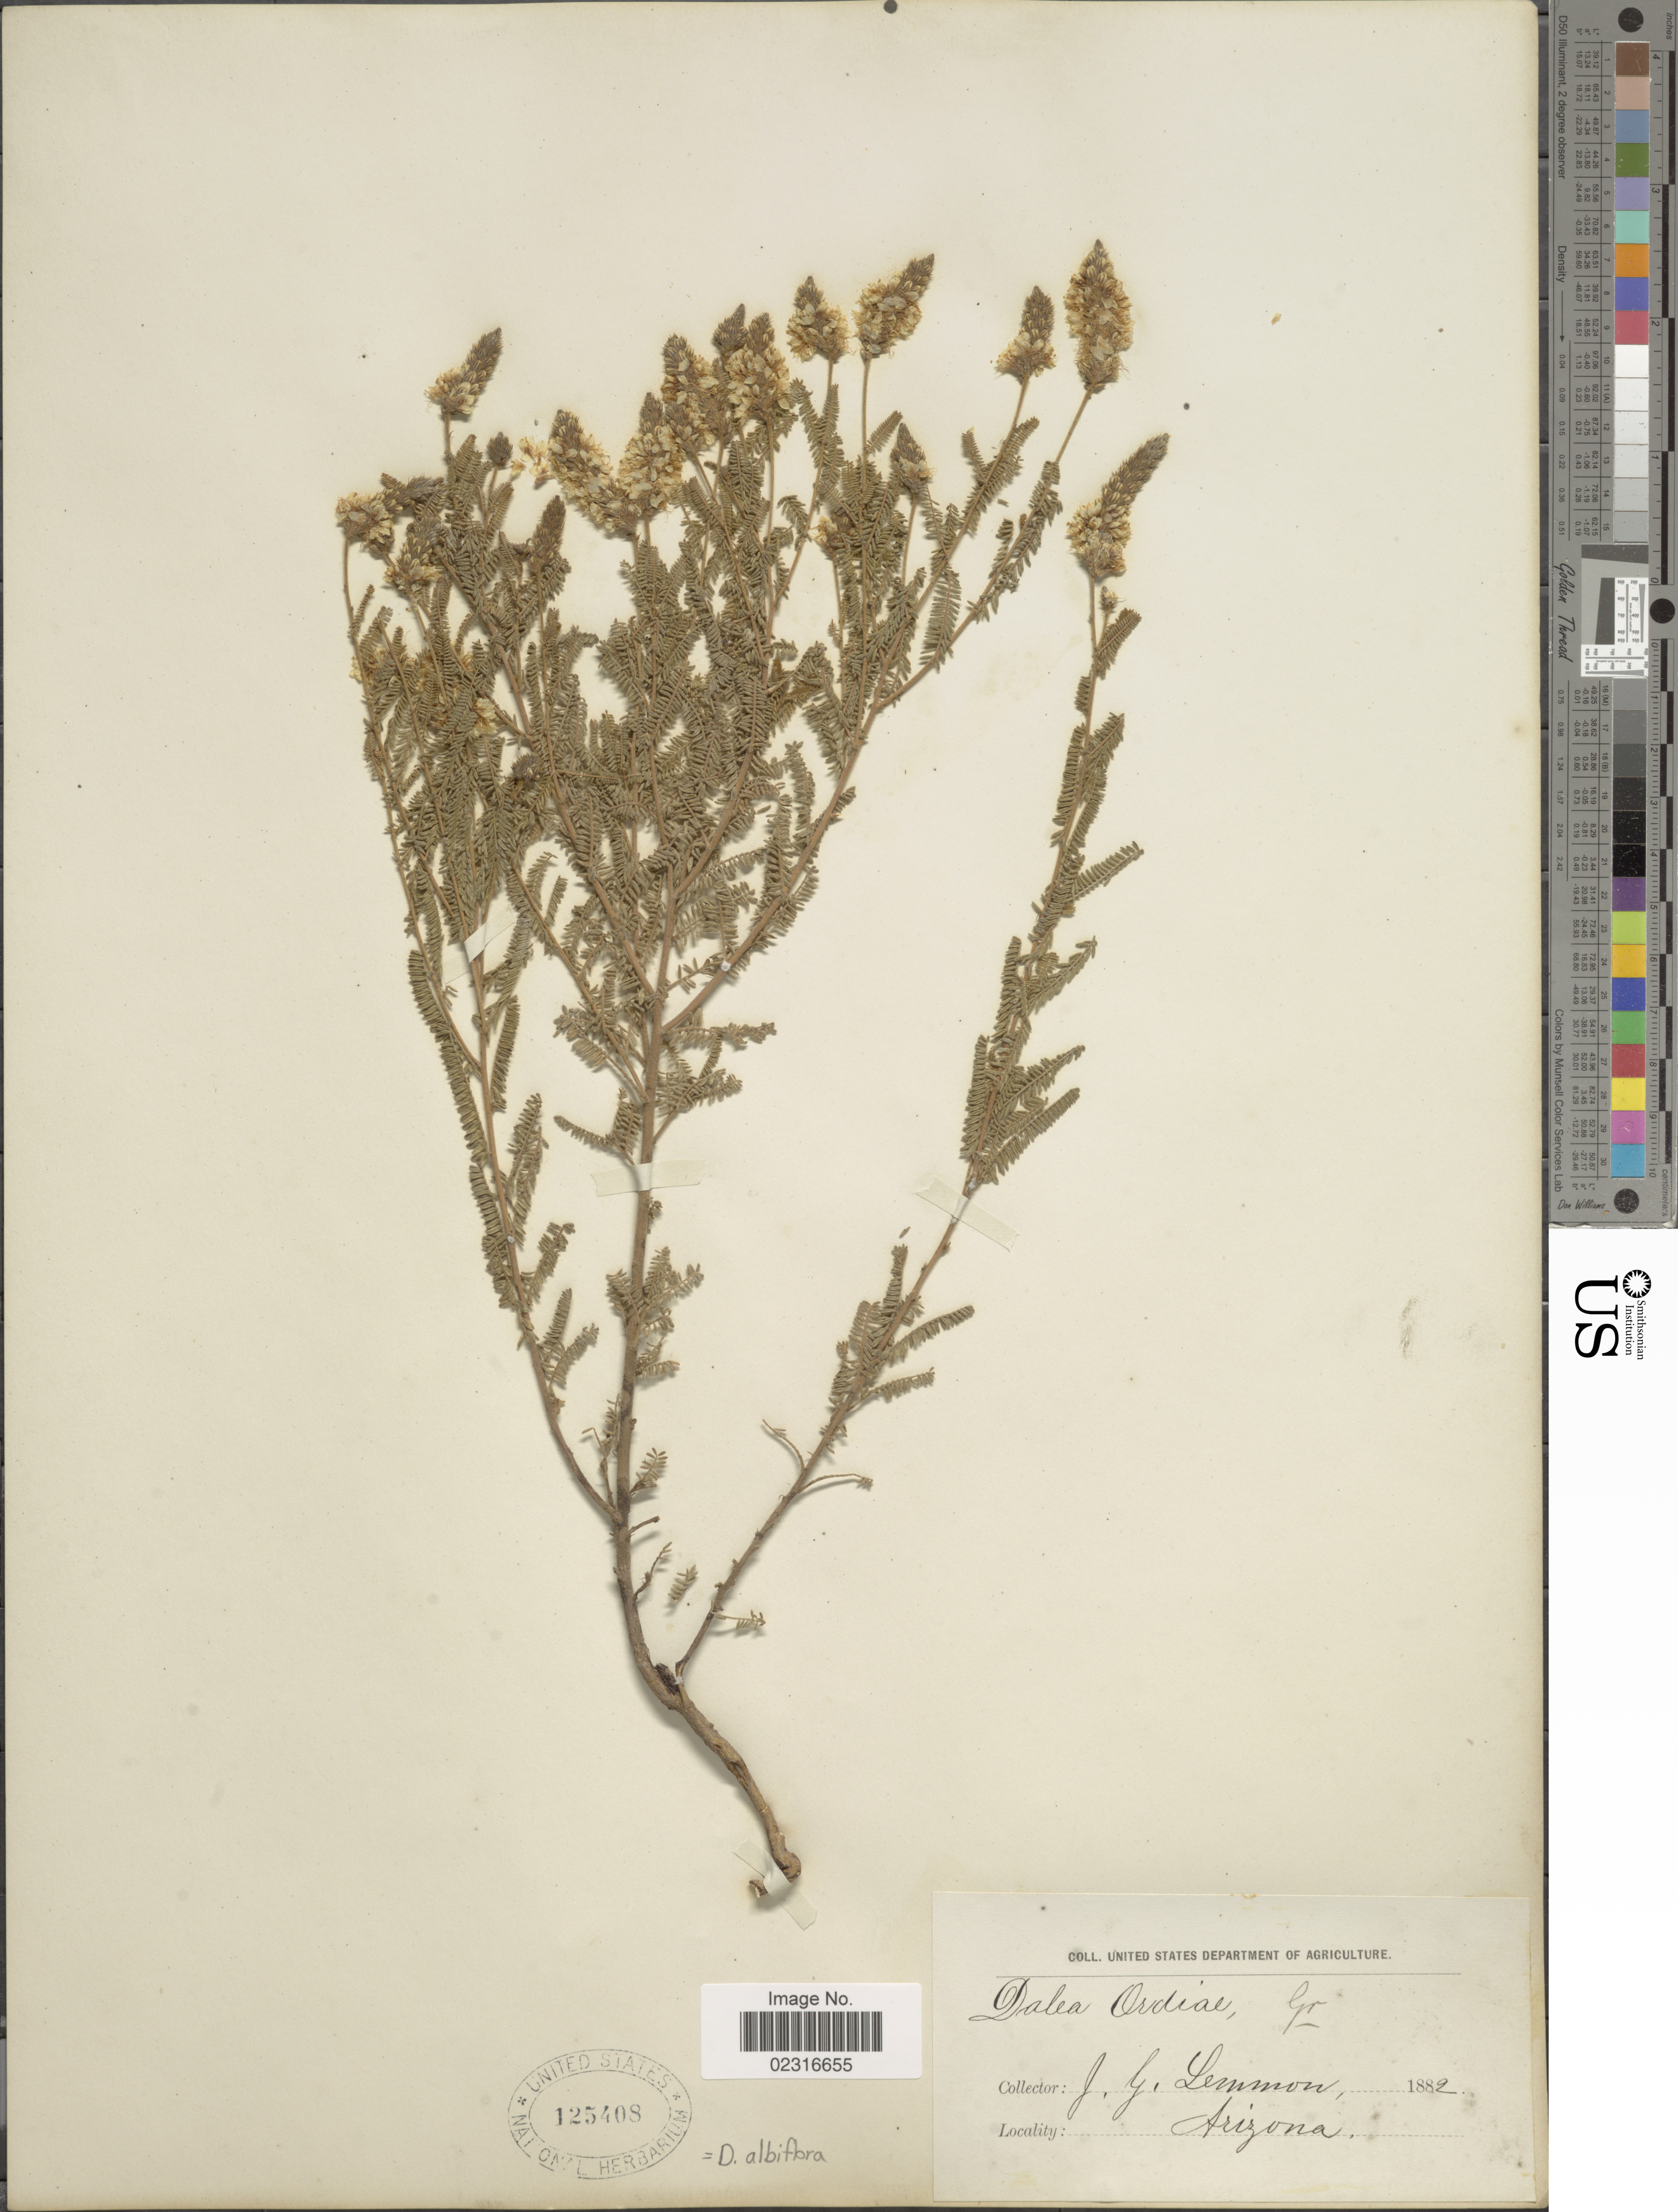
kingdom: Plantae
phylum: Tracheophyta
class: Magnoliopsida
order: Fabales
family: Fabaceae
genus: Dalea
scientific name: Dalea albiflora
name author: A. Gray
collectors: J. Lemmon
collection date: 1882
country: United States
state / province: Arizona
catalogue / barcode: US 125408